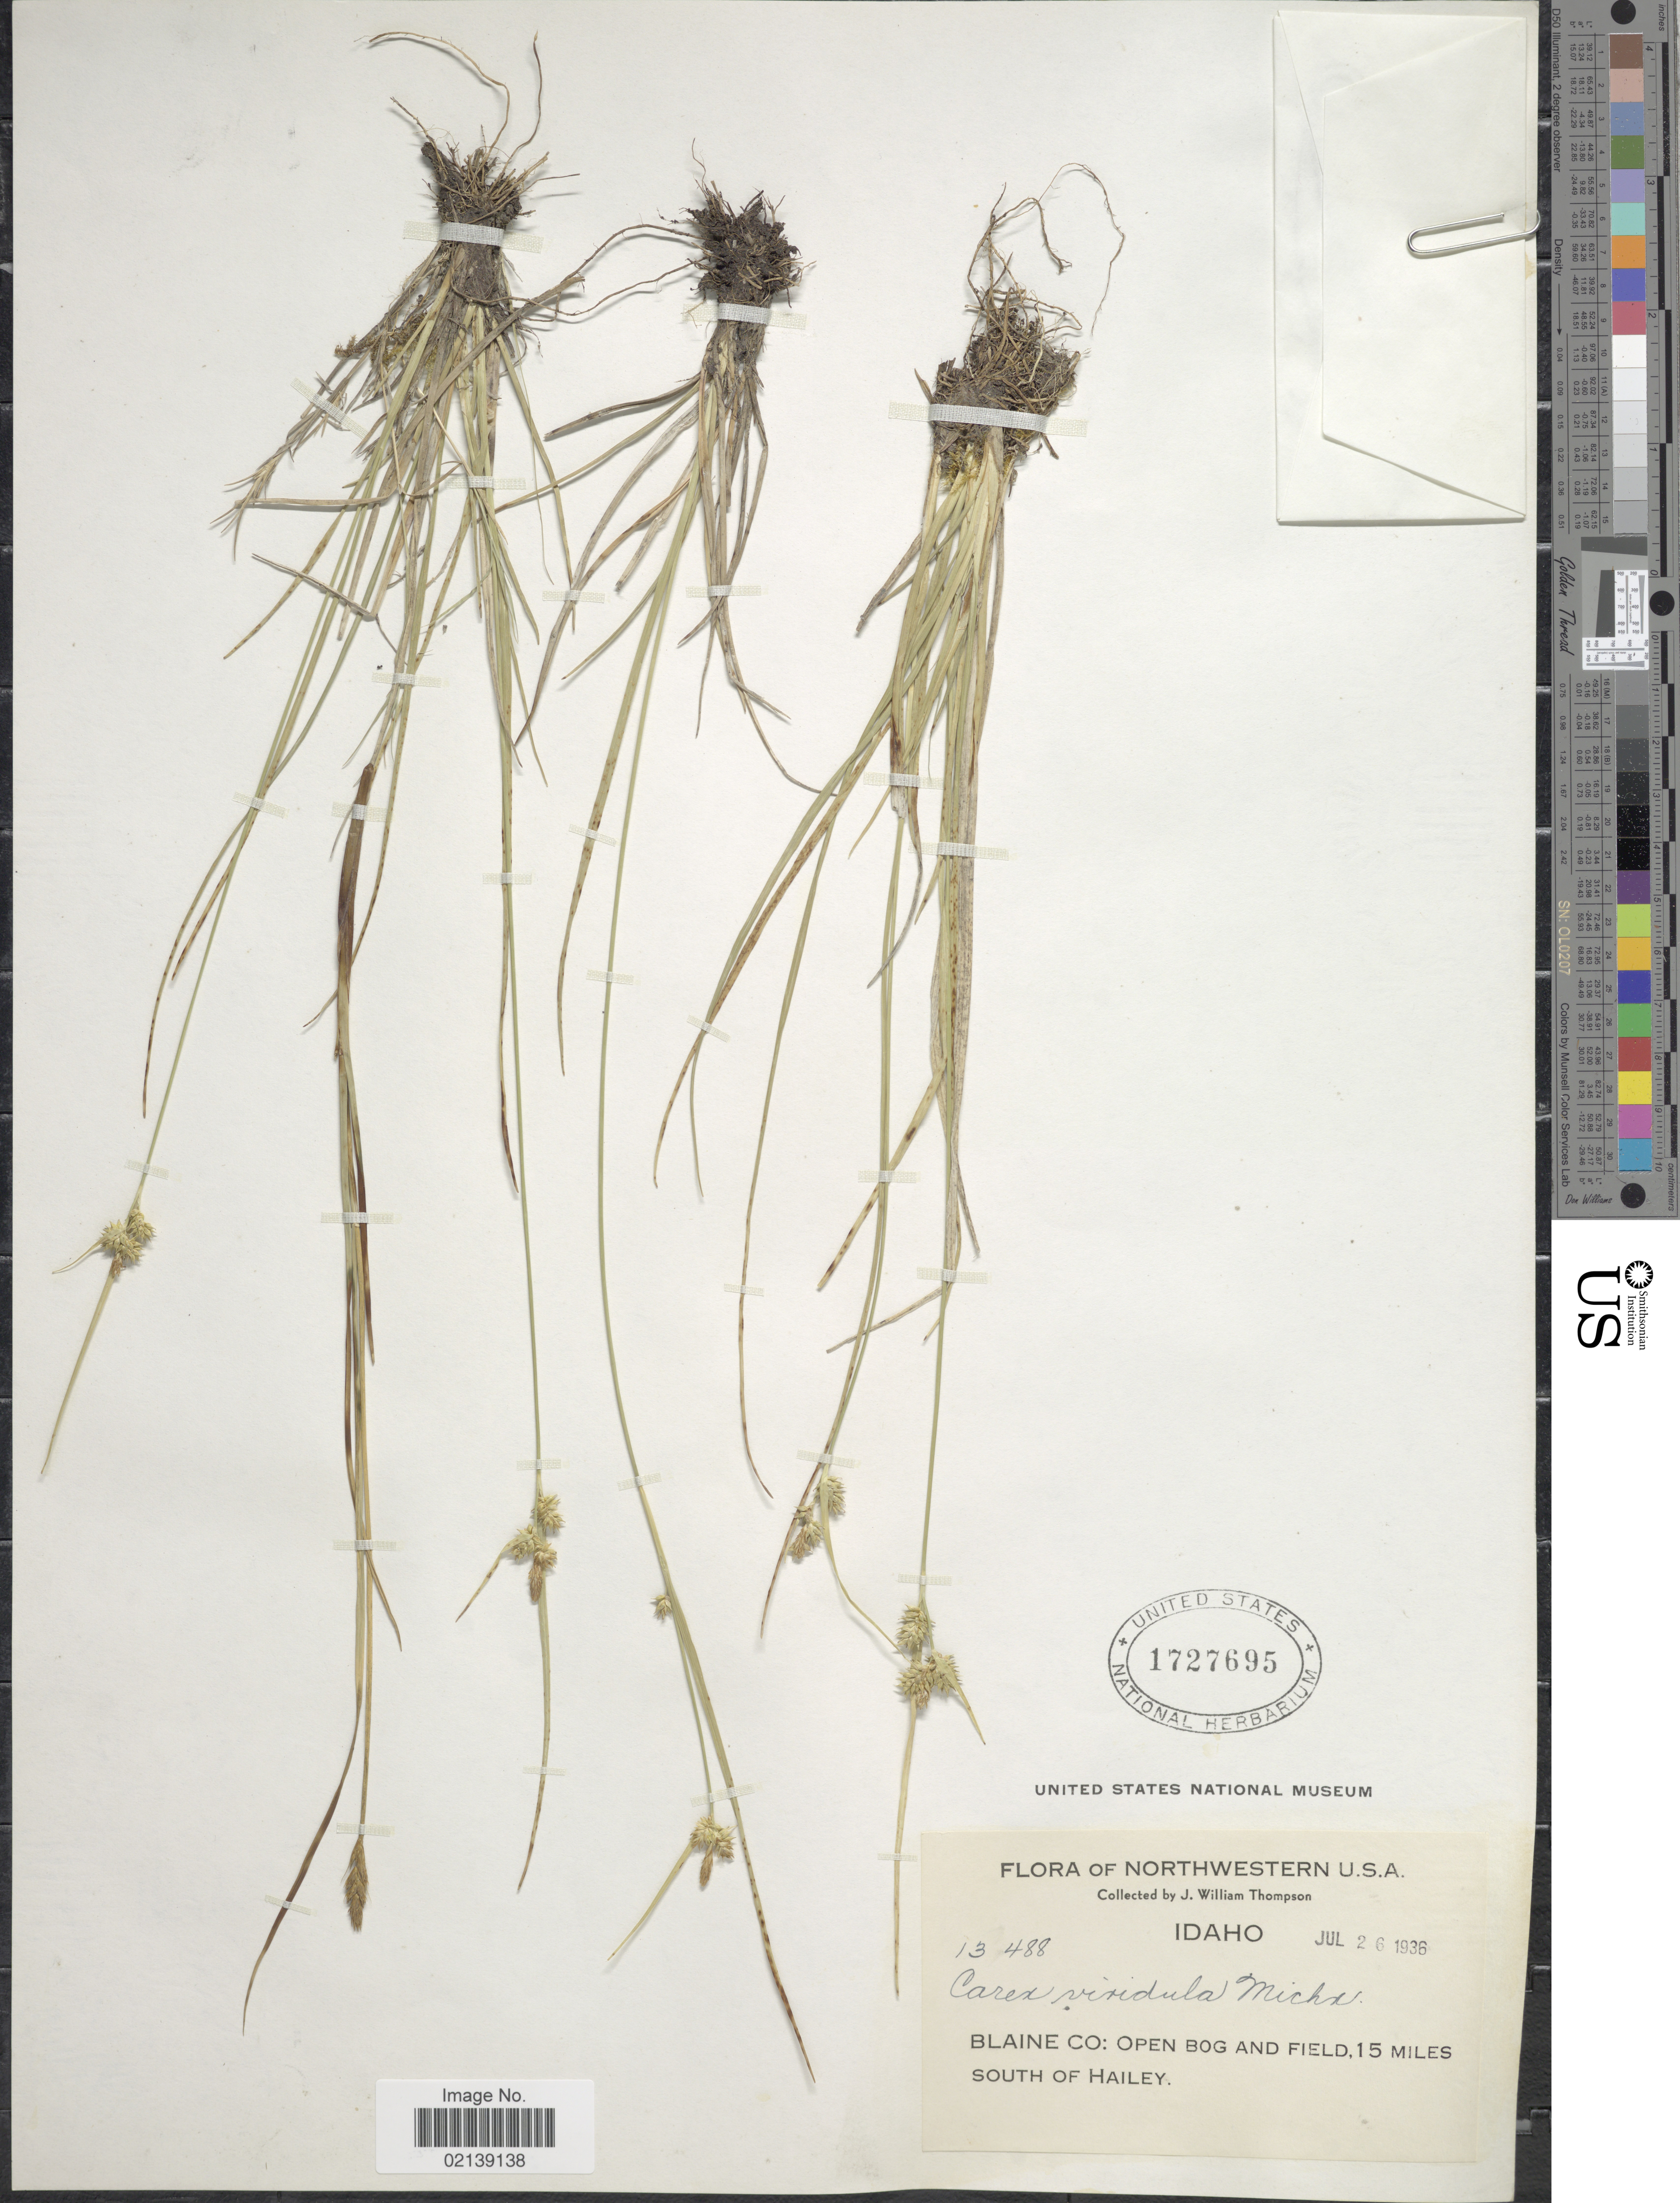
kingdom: Plantae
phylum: Tracheophyta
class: Liliopsida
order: Poales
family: Cyperaceae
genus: Carex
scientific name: Carex oederi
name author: Retz.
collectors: J. W. Thompson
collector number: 13488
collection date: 1936-07-26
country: United States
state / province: Idaho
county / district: Blaine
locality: open bog and field, 15 miles south of Hailey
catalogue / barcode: US 1727695